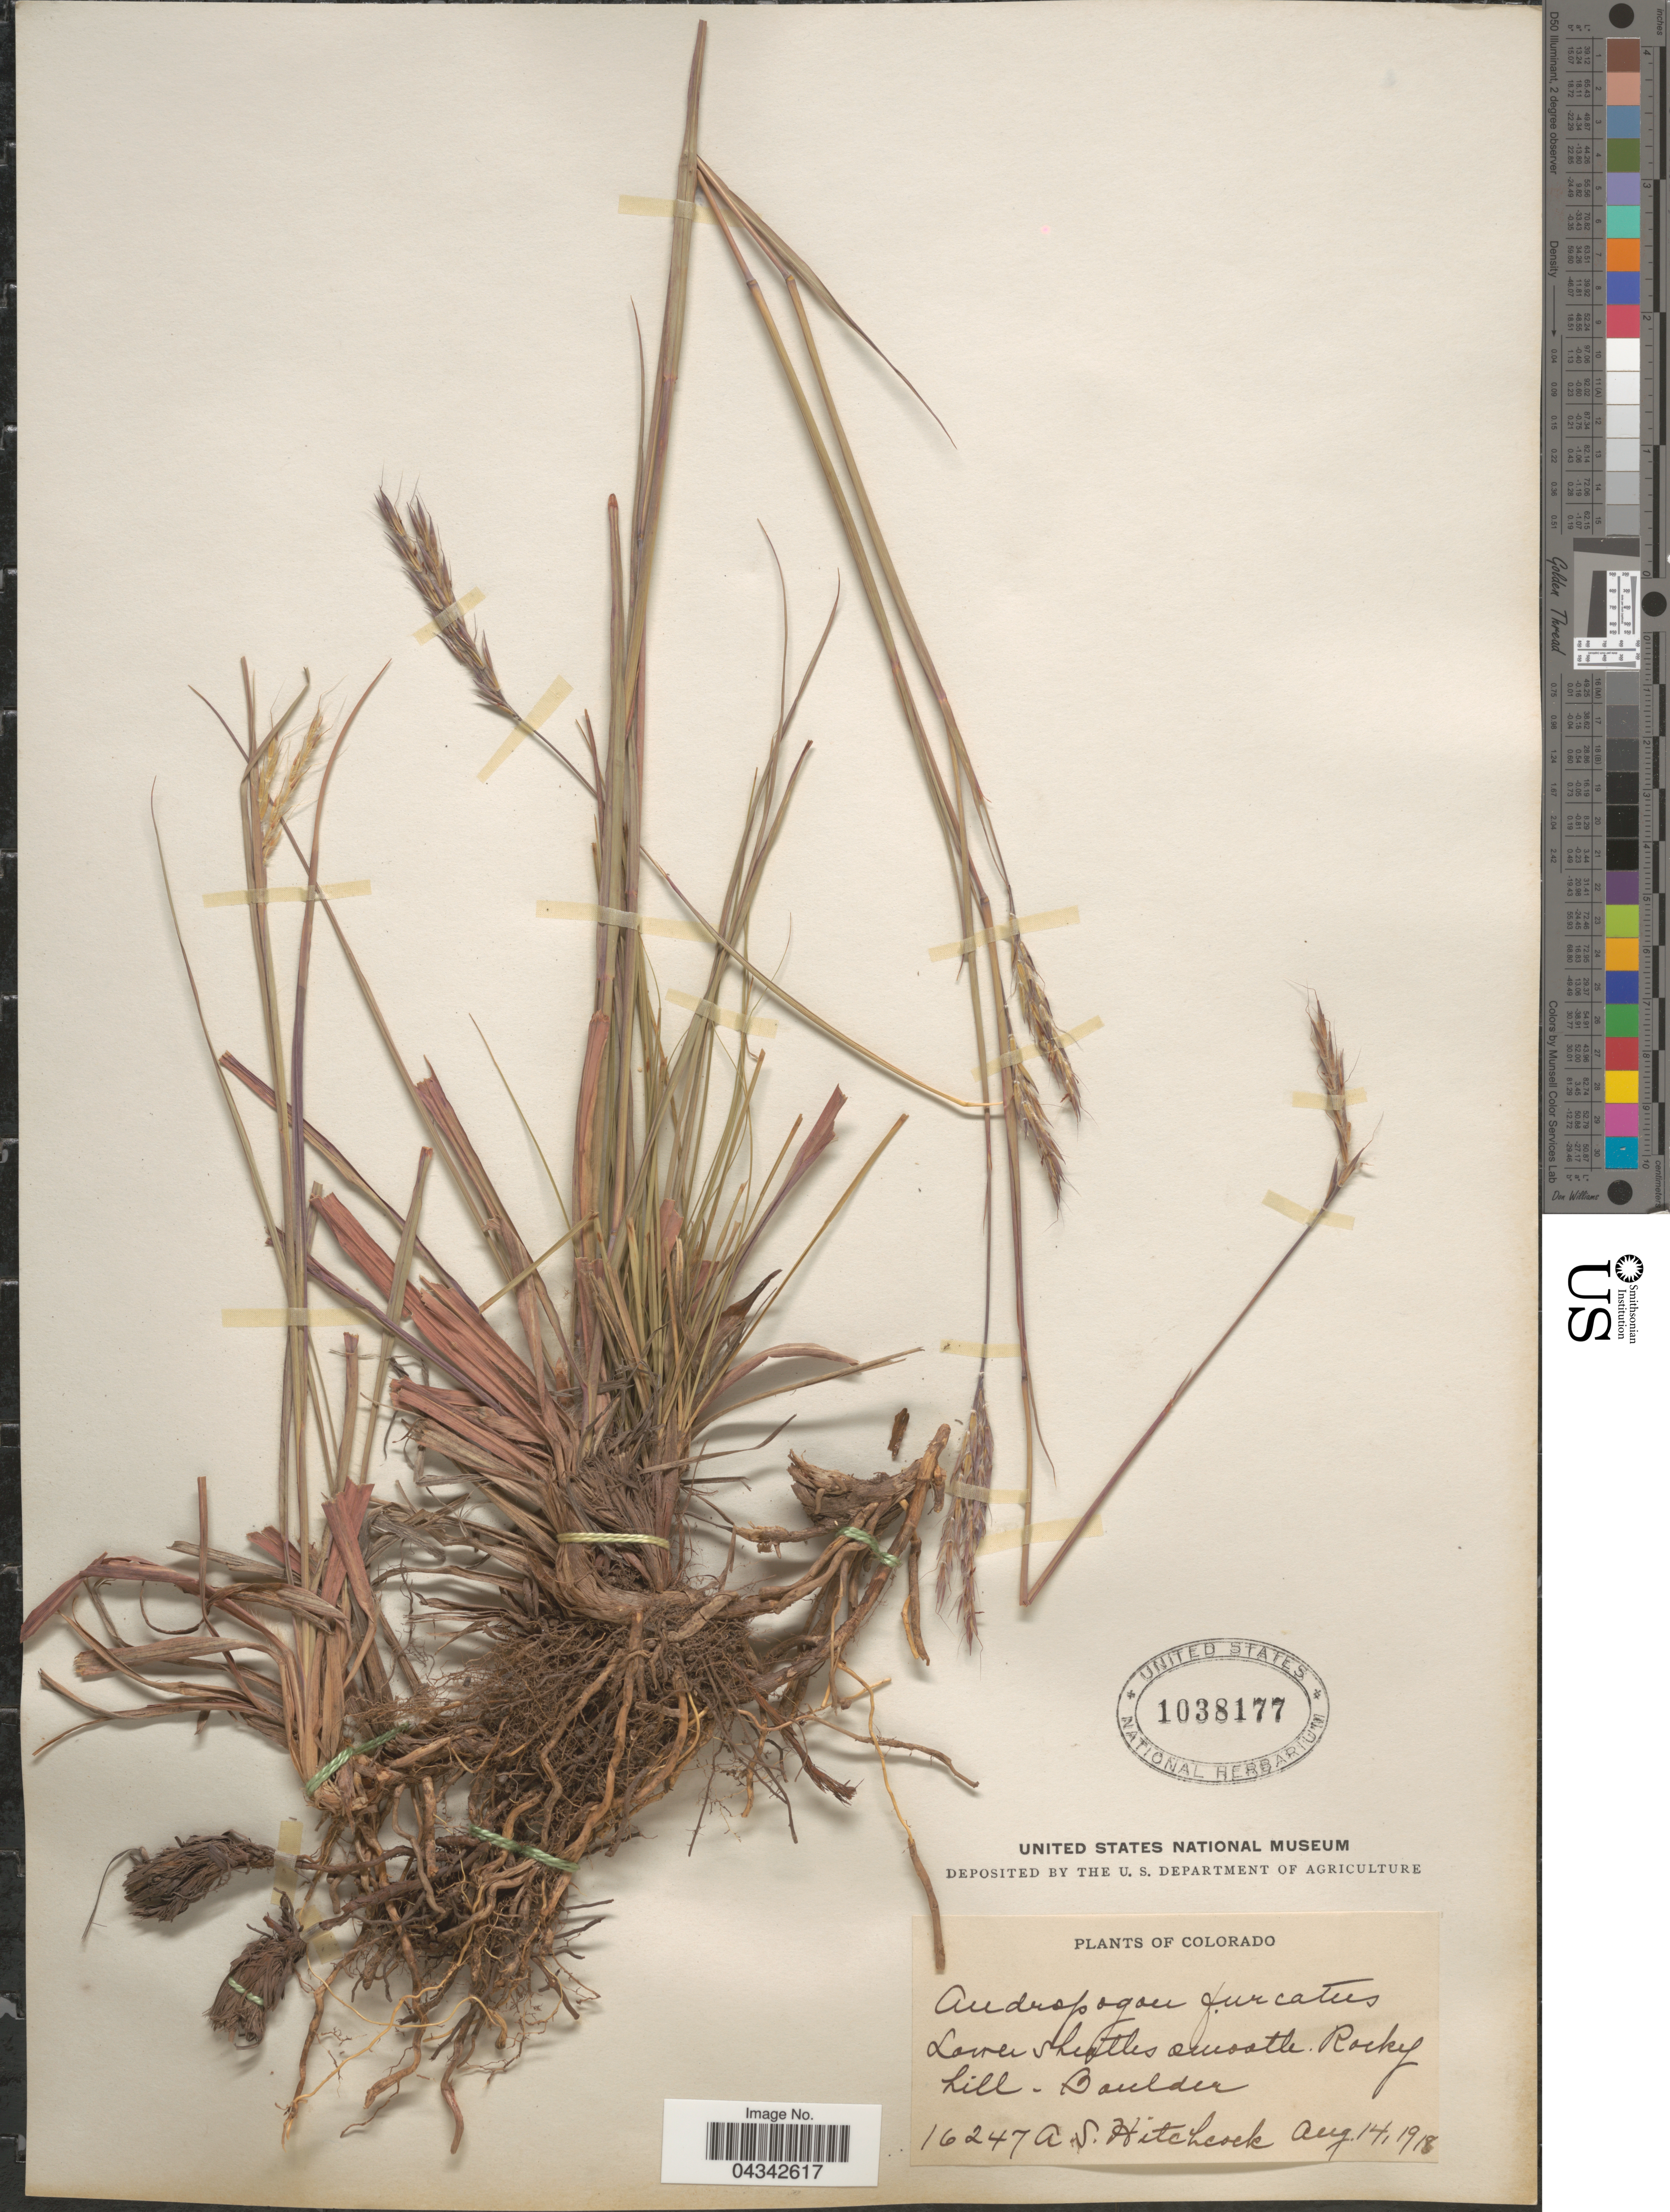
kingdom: Plantae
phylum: Tracheophyta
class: Liliopsida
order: Poales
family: Poaceae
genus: Andropogon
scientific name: Andropogon gerardii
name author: Vitman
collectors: A. S. Hitchcock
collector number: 16247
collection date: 1918-08-14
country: United States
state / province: Colorado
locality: Lower Sheaths smooth. Rocky hill - Boulder.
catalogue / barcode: US 1038177